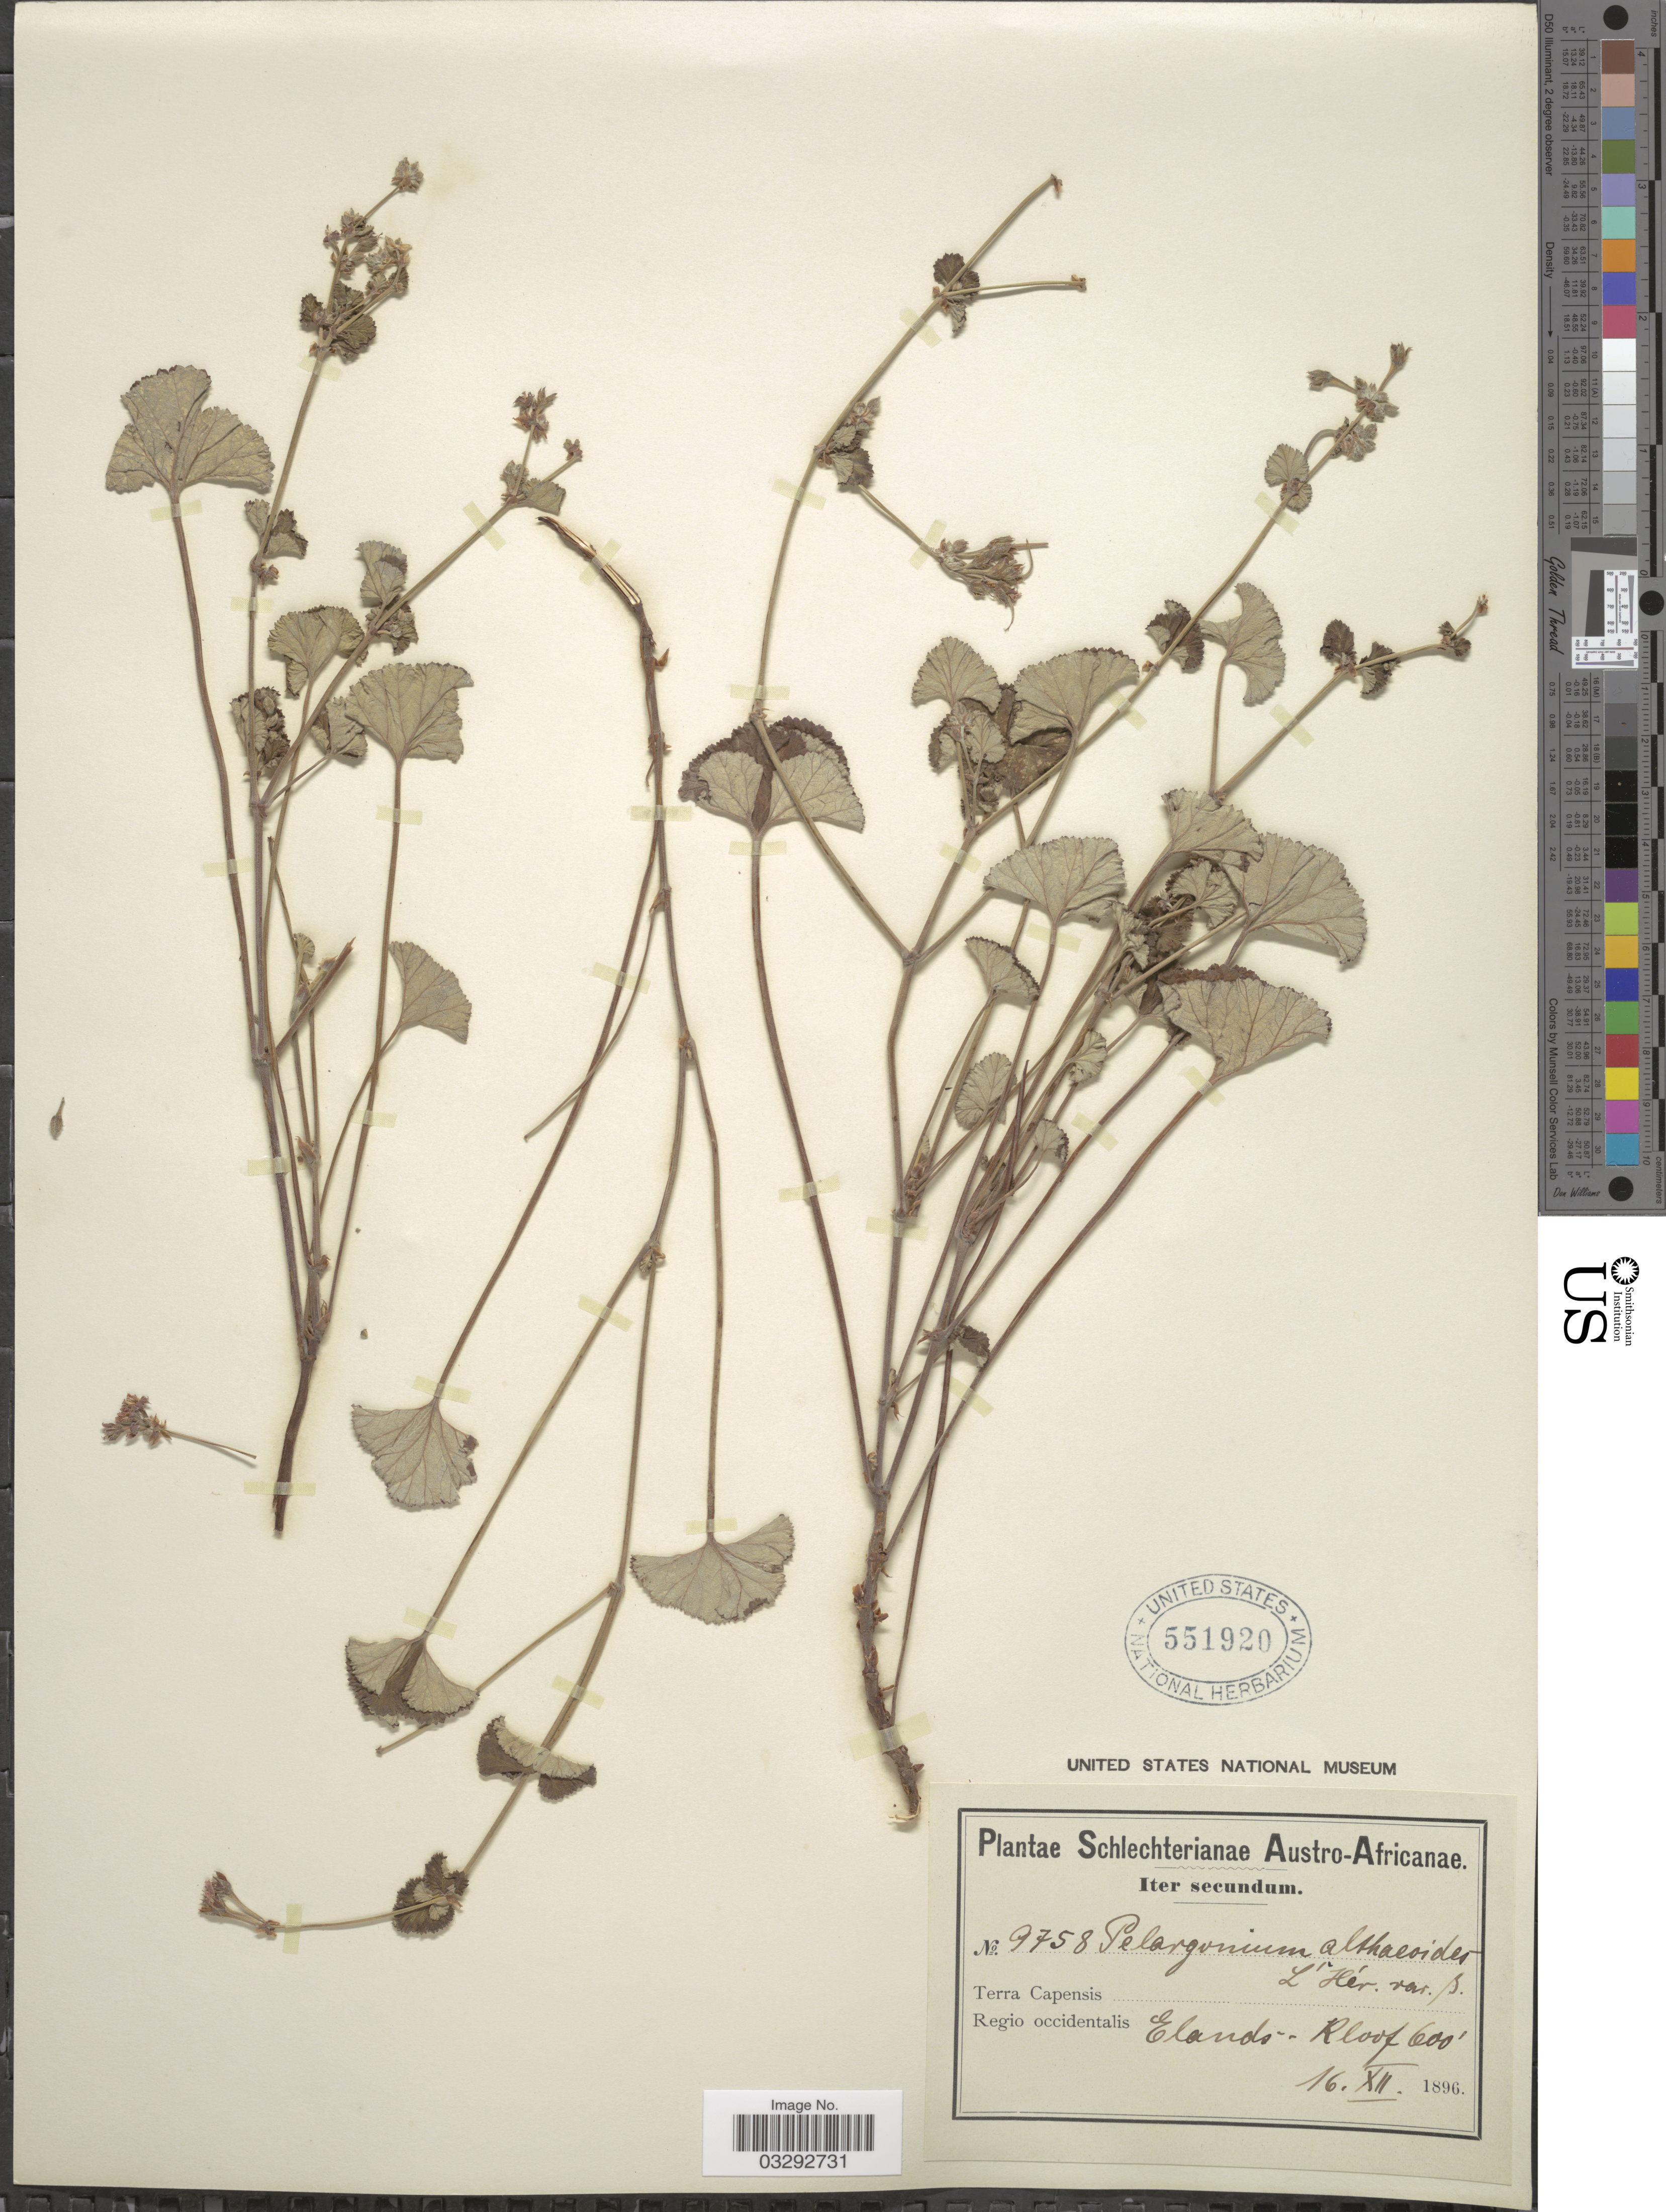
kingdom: Plantae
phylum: Tracheophyta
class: Magnoliopsida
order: Geraniales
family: Geraniaceae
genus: Pelargonium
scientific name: Pelargonium althaeoides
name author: (L.) L'Hér.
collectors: Schlechter, --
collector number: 9758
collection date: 1896-12-16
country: South Africa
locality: Austro-Africanae. Terra Capensis. Regio occidentalis, Elands-Kloof.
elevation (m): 183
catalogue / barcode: US 551920